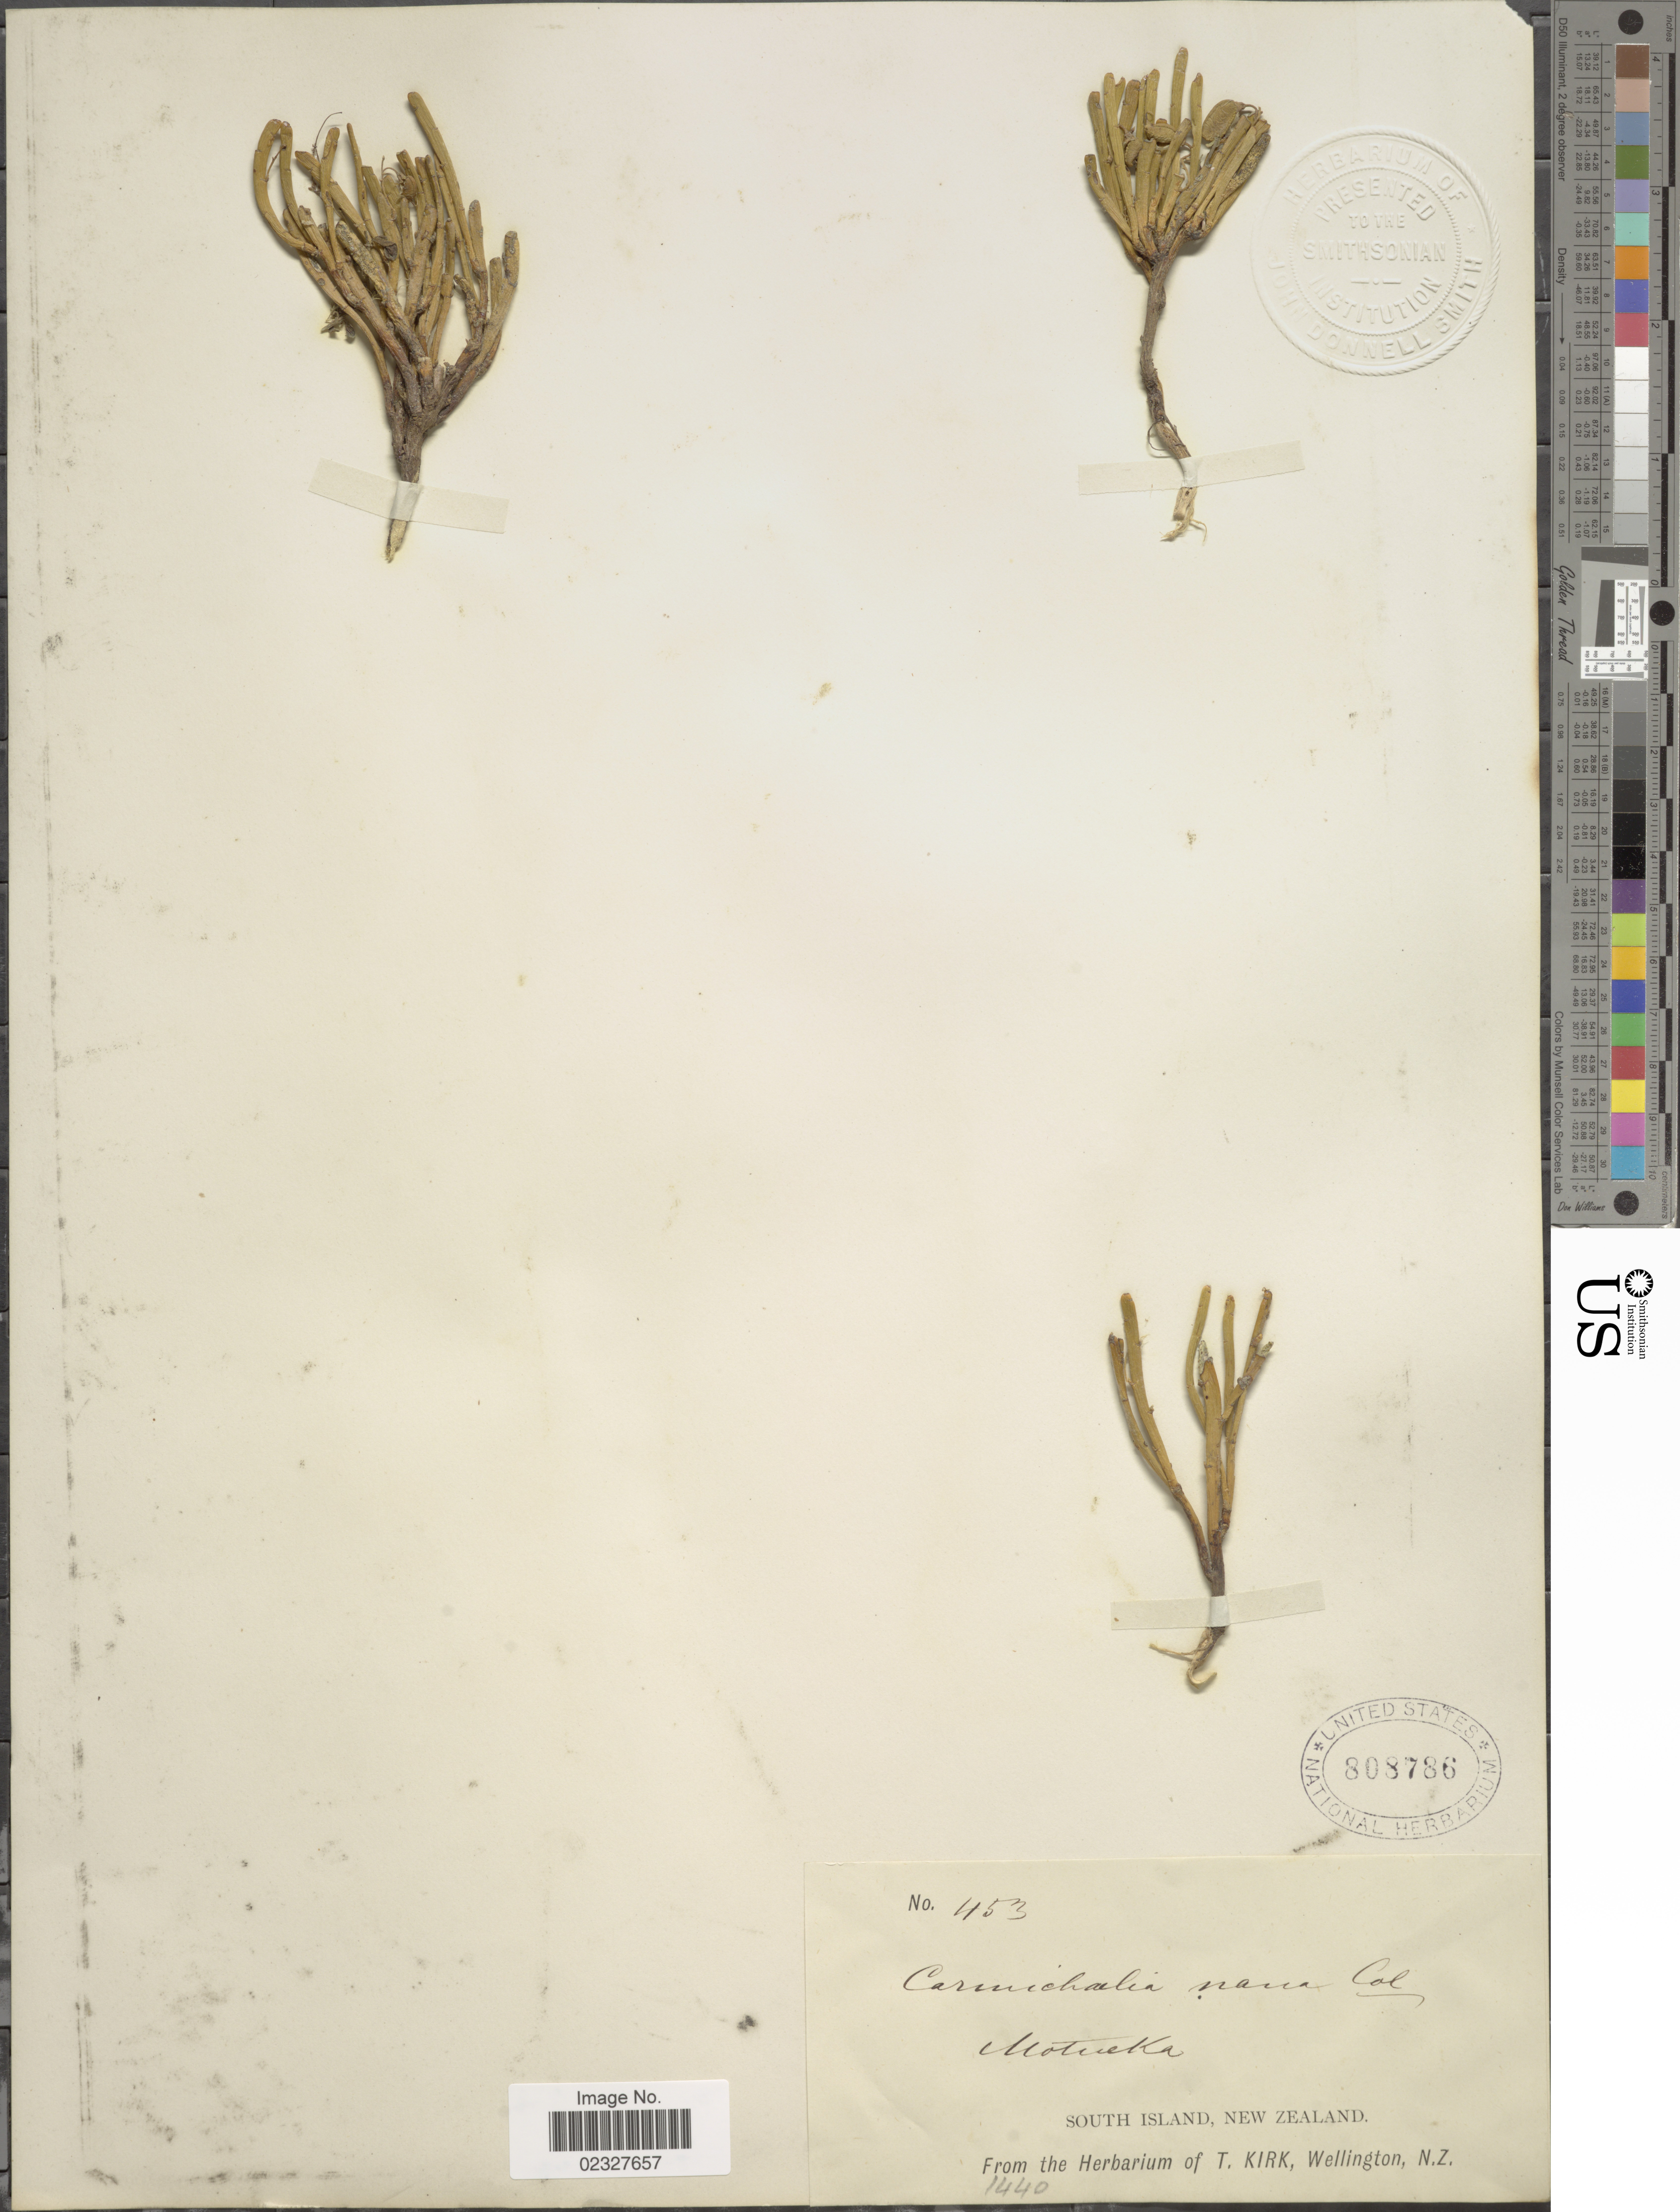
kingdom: Plantae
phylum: Tracheophyta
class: Magnoliopsida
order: Fabales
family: Fabaceae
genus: Carmichaelia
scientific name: Carmichaelia nana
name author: (Benth.) Colenso ex Hook. f.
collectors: ex herb. T. Kirk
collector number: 453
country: New Zealand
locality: Motueka, South Island.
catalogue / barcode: US 808786